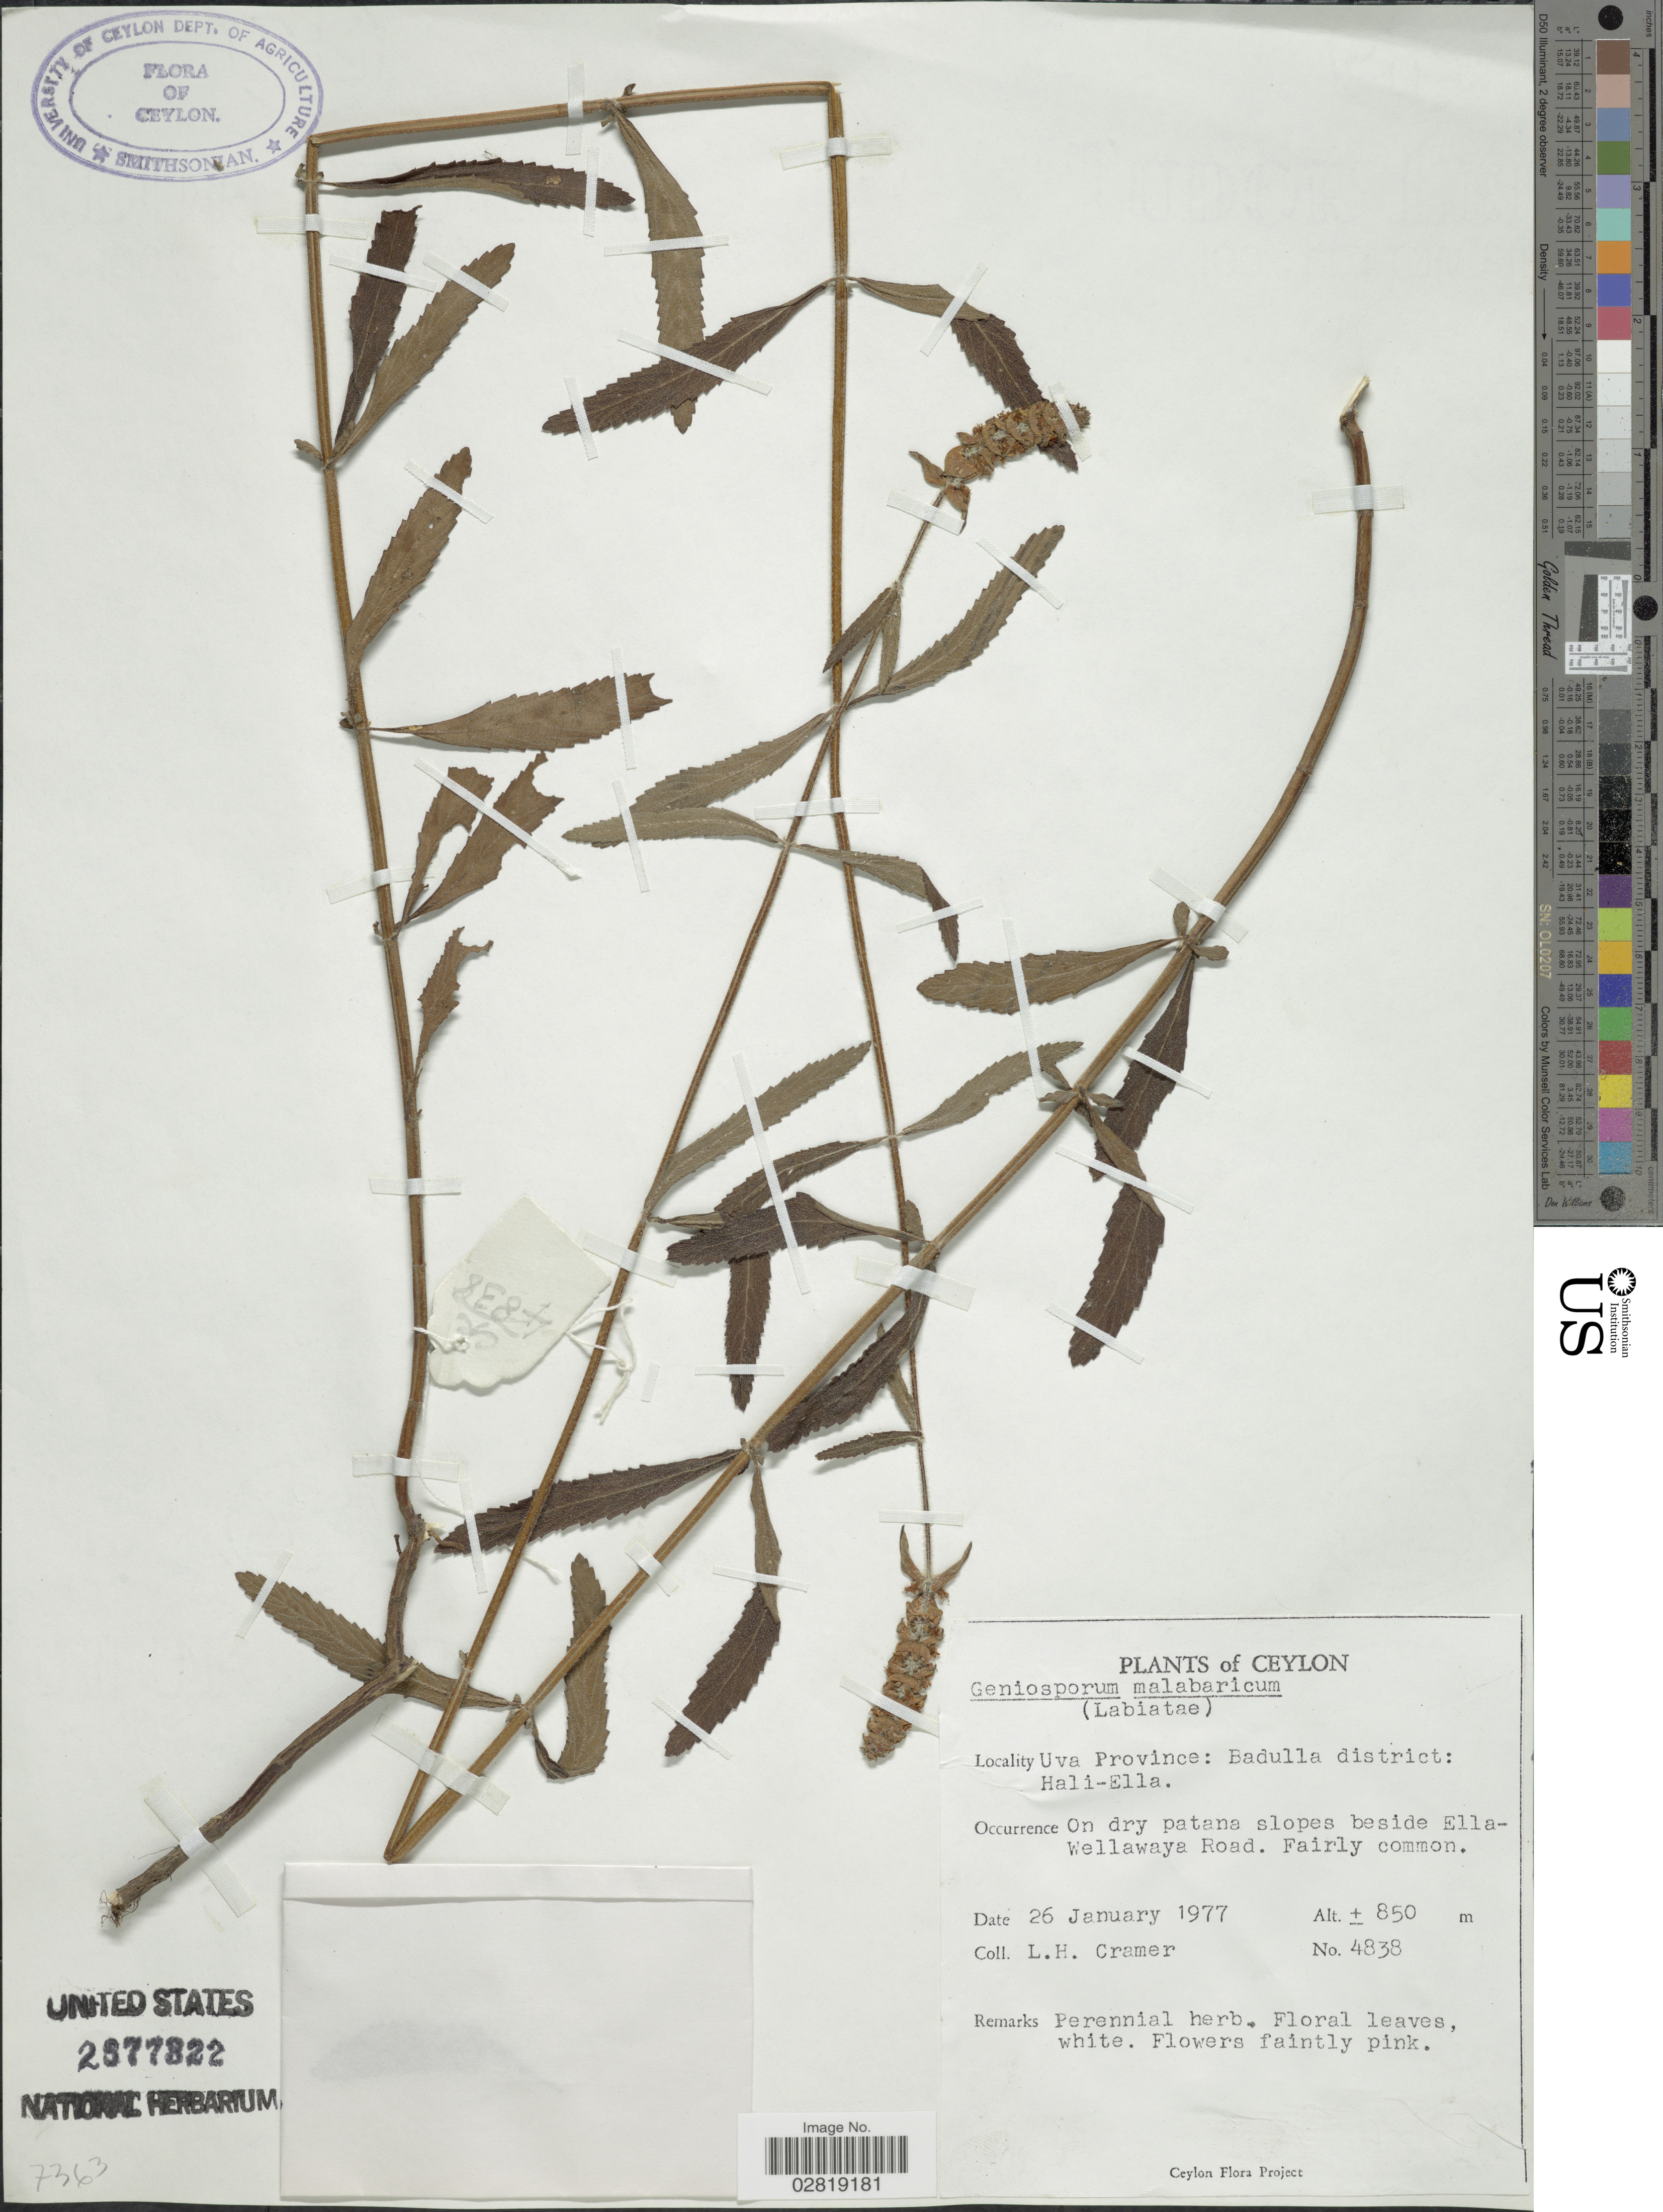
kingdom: Plantae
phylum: Tracheophyta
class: Magnoliopsida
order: Lamiales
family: Lamiaceae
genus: Platostoma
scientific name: Platostoma elongatum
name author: (Benth.) A.J. Paton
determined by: Strong, Mark T., (BOT), Smithsonian Institution - National Museum of Natural History (UNITED STATES)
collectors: L. H. Cramer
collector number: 4838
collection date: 1977-01-26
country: Sri Lanka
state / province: Uva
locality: Ceylon. Uva Province: Badulla district: Hali-Ella.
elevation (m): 850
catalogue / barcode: US 2877822